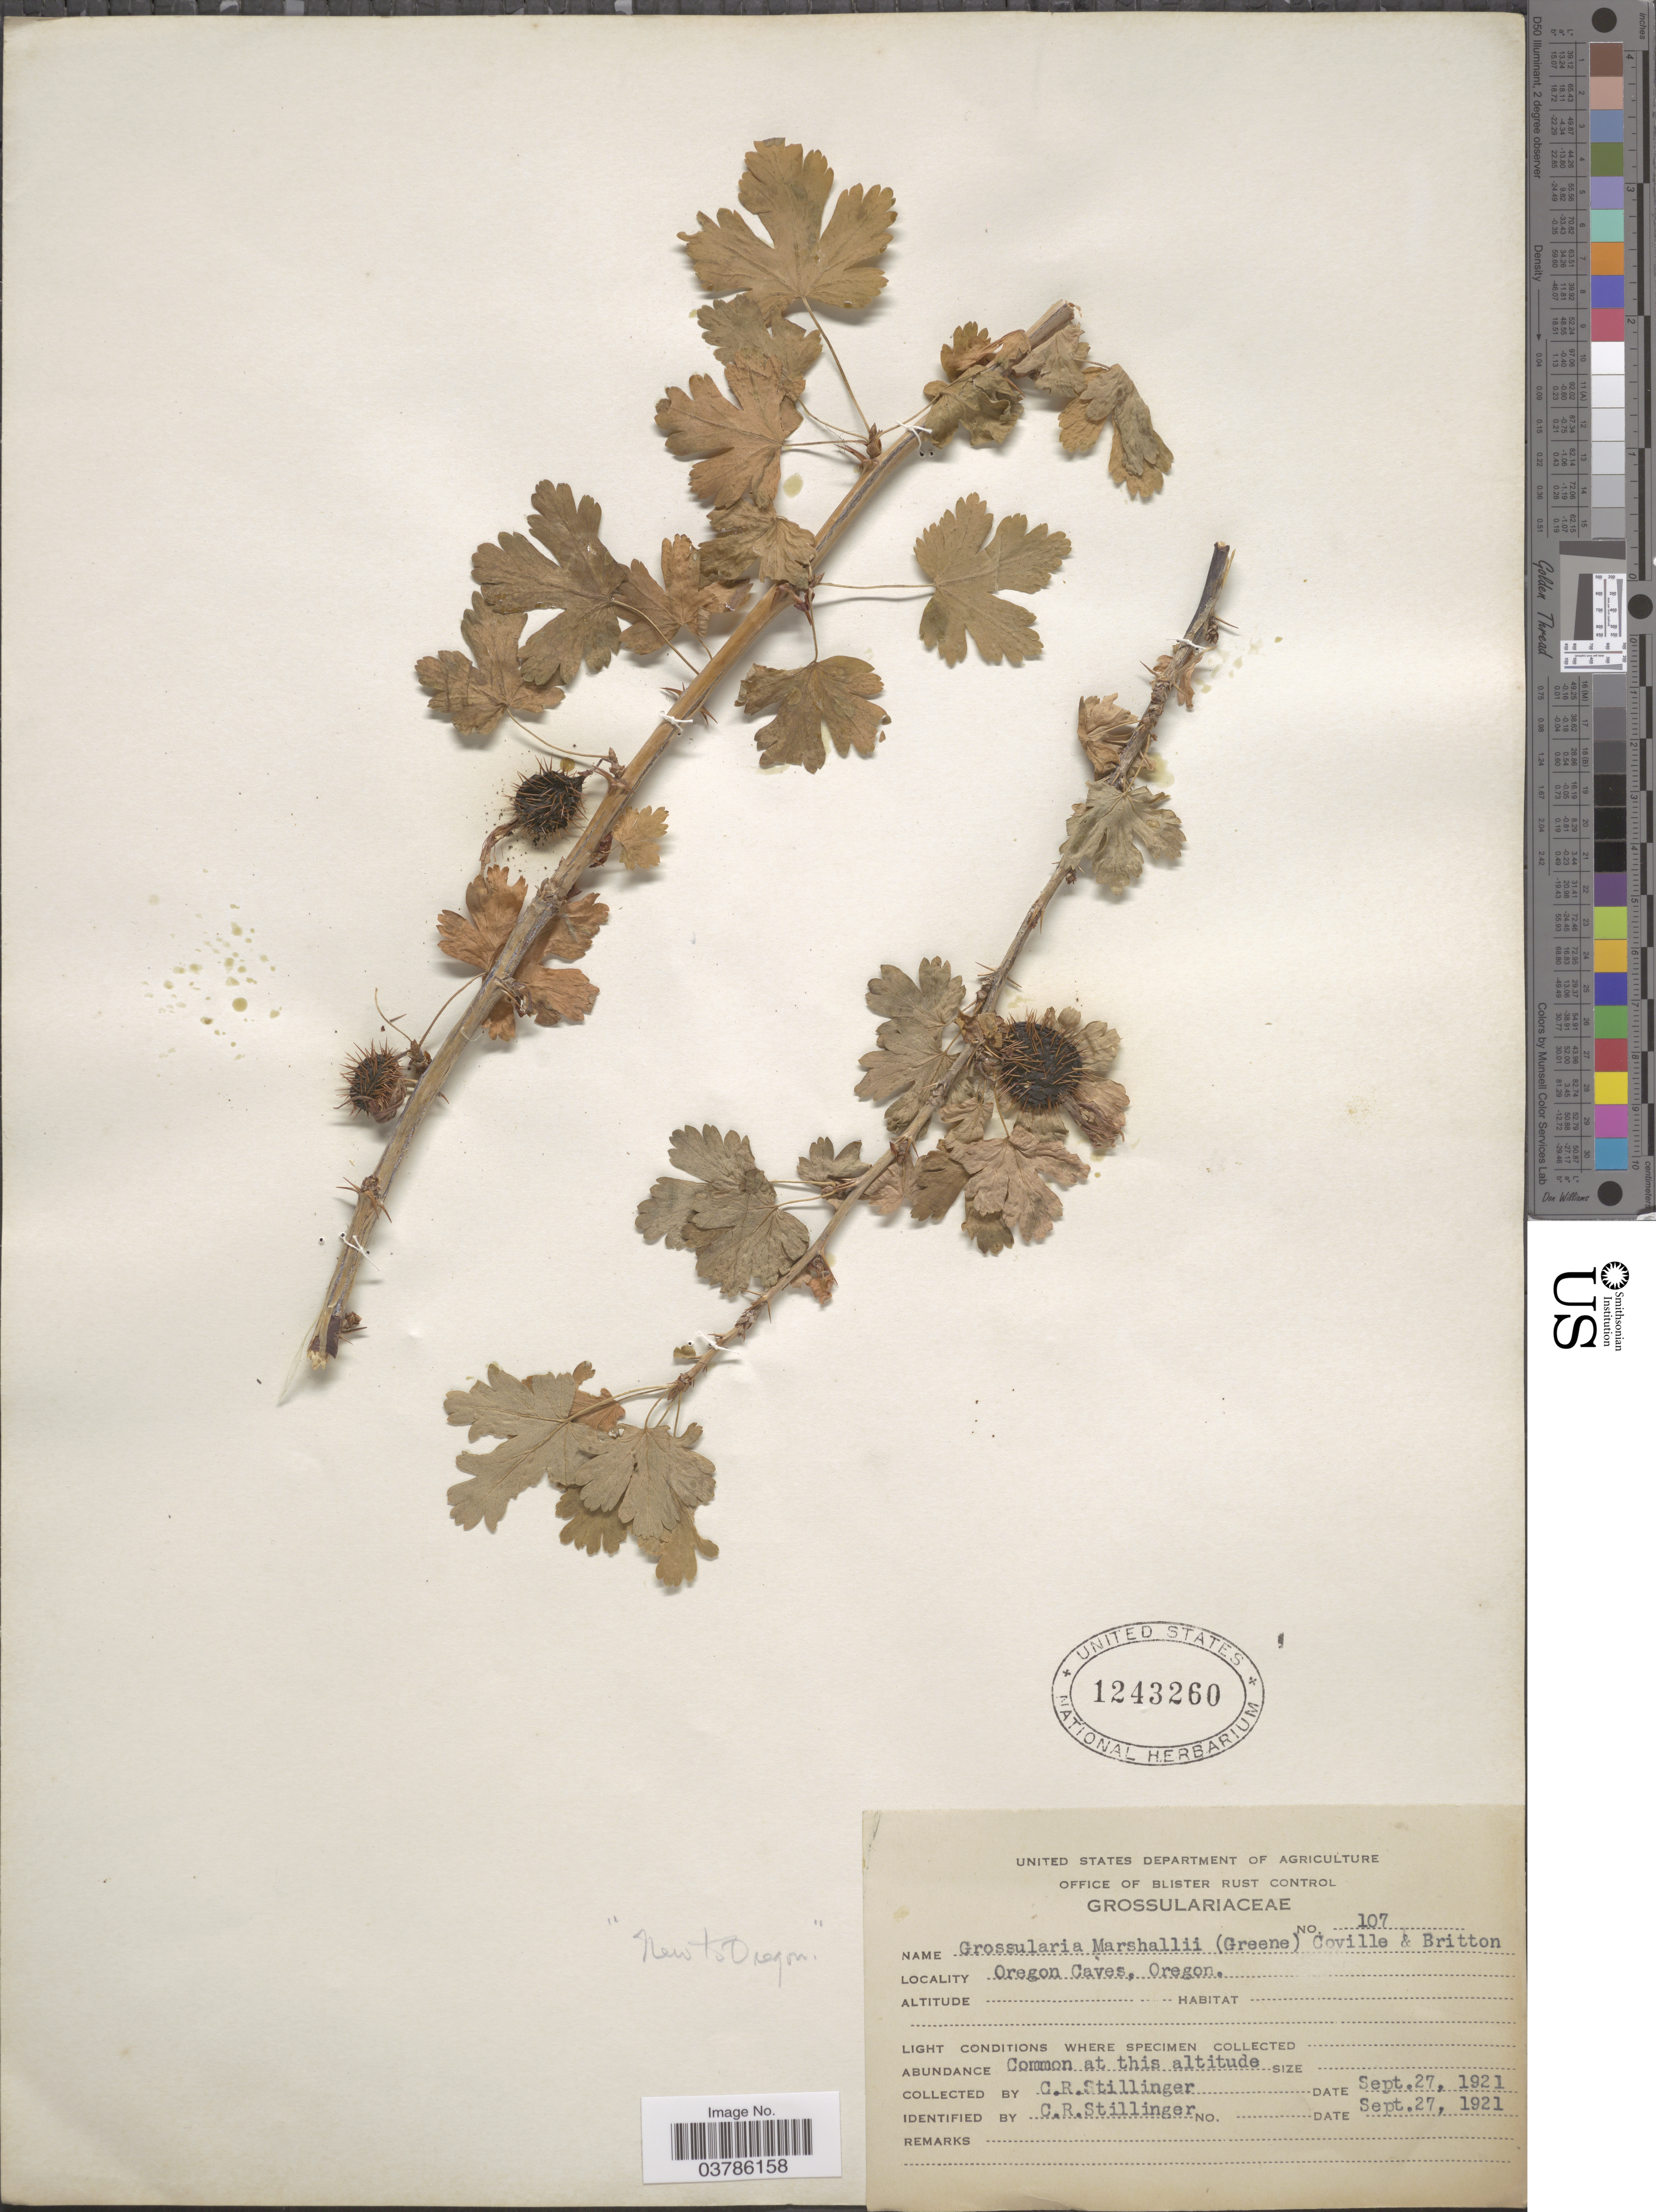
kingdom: Plantae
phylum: Tracheophyta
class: Magnoliopsida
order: Saxifragales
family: Grossulariaceae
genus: Ribes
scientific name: Ribes marshallii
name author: Greene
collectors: C. Stillinger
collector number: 107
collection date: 1921-09-27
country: United States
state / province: Oregon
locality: Oregon Caves.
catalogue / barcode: US 1243260